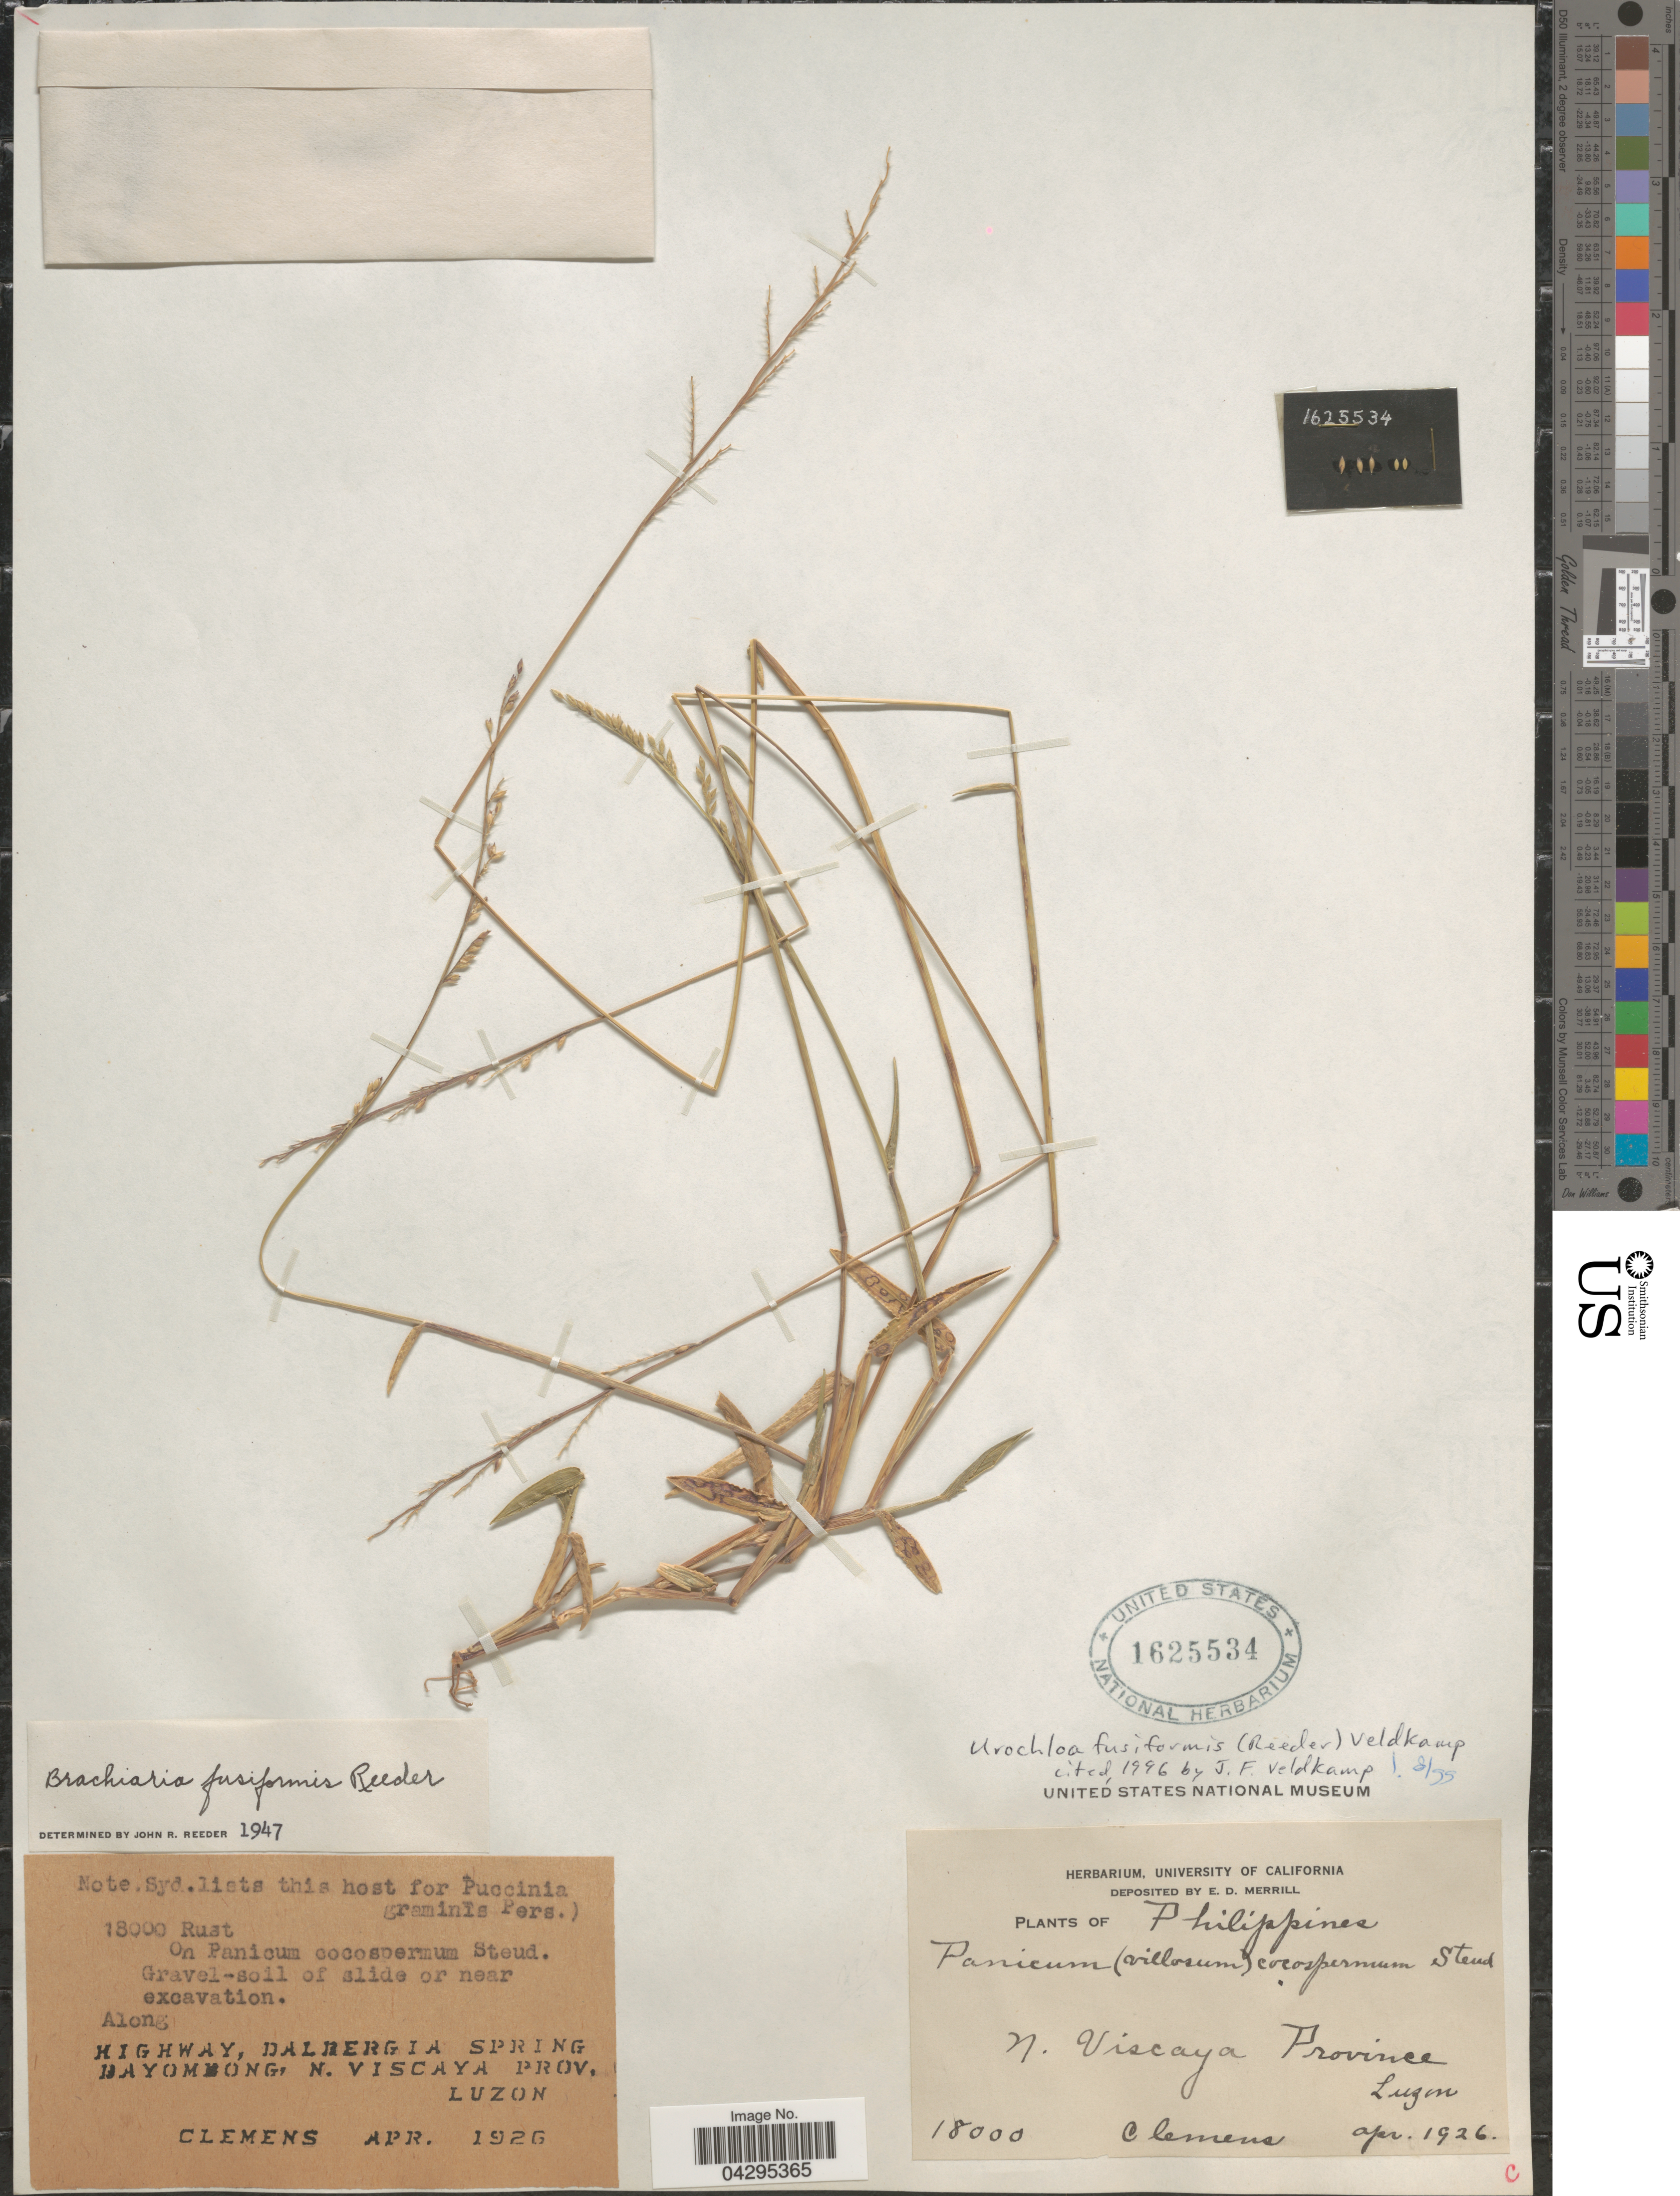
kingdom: Plantae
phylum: Tracheophyta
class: Liliopsida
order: Poales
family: Poaceae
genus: Urochloa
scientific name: Urochloa fusiformis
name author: (Reeder) Veldkamp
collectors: -. Clemens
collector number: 18000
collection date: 1926-04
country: Philippines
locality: Highway, Dalbergia Spring Bayombong N. Viscaya Prov. Luzon.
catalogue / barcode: US 1625534